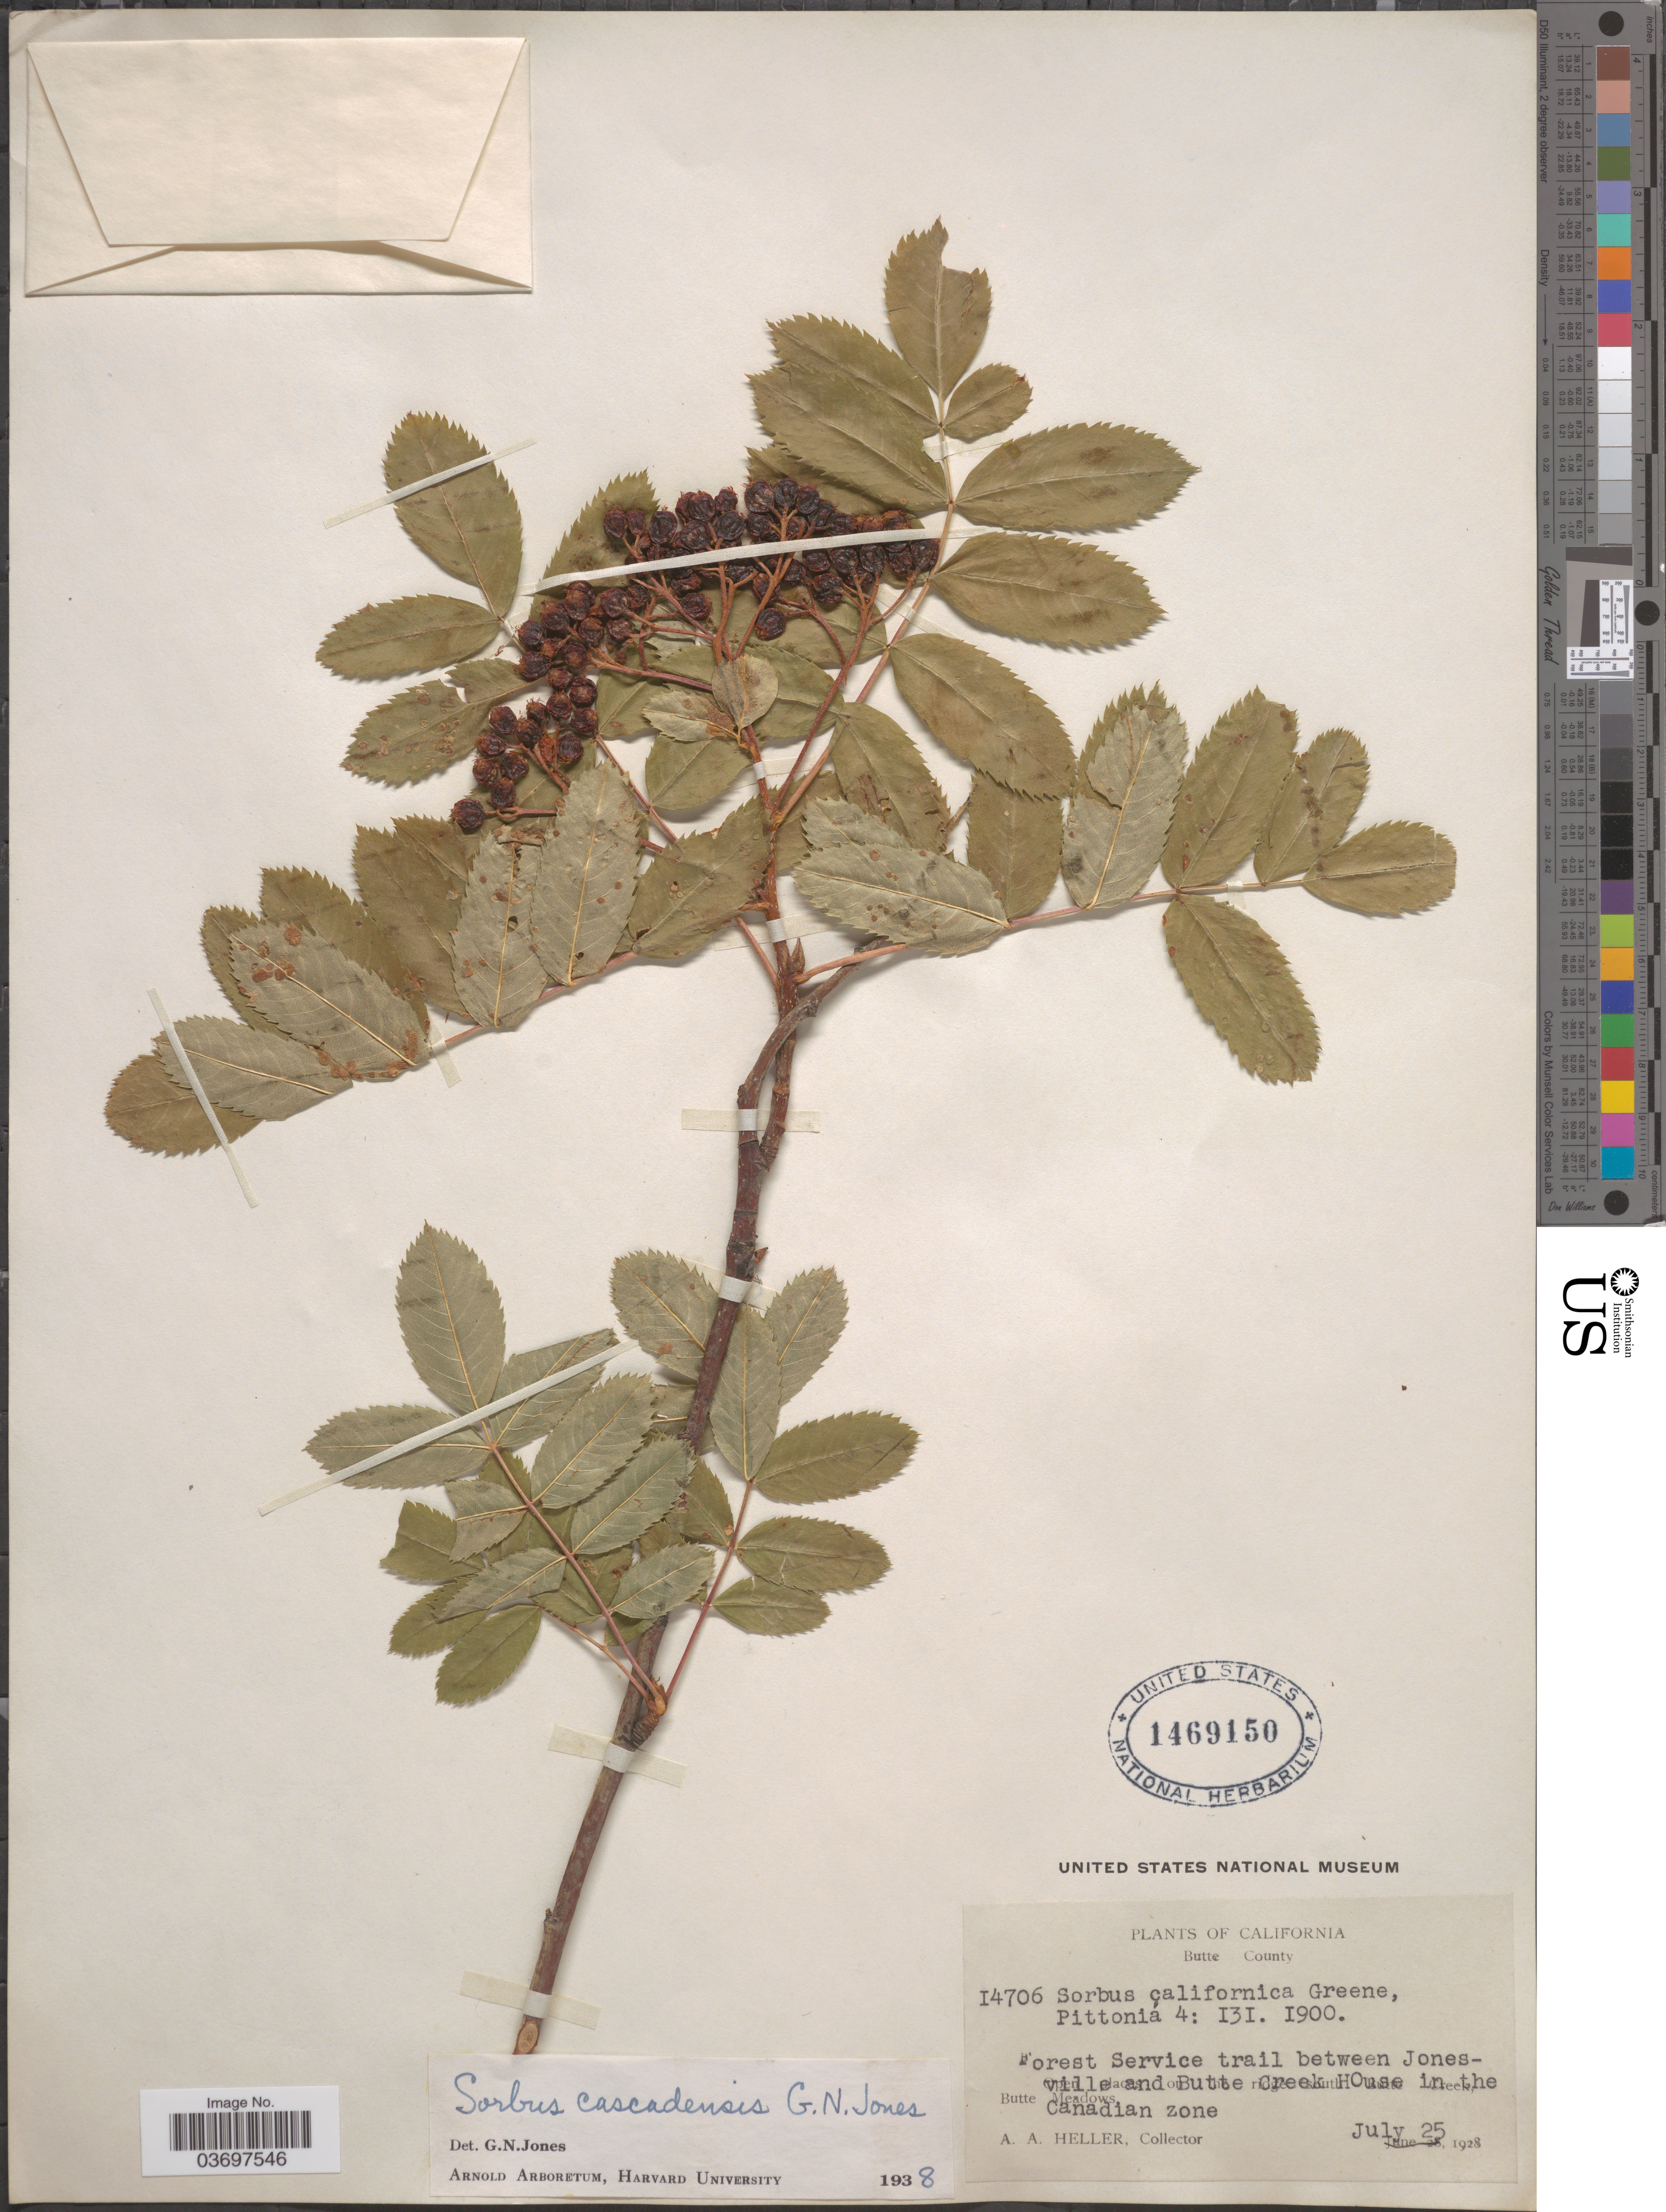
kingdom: Plantae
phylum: Tracheophyta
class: Magnoliopsida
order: Rosales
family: Rosaceae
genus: Sorbus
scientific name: Sorbus cascadensis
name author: G.N. Jones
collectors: A. A. Heller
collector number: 14706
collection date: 1928-07-25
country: United States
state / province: California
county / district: Butte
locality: Butte County. Forest service trail between Jonesville and Butte Creek House in the Canadian zone.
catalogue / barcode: US 1469150